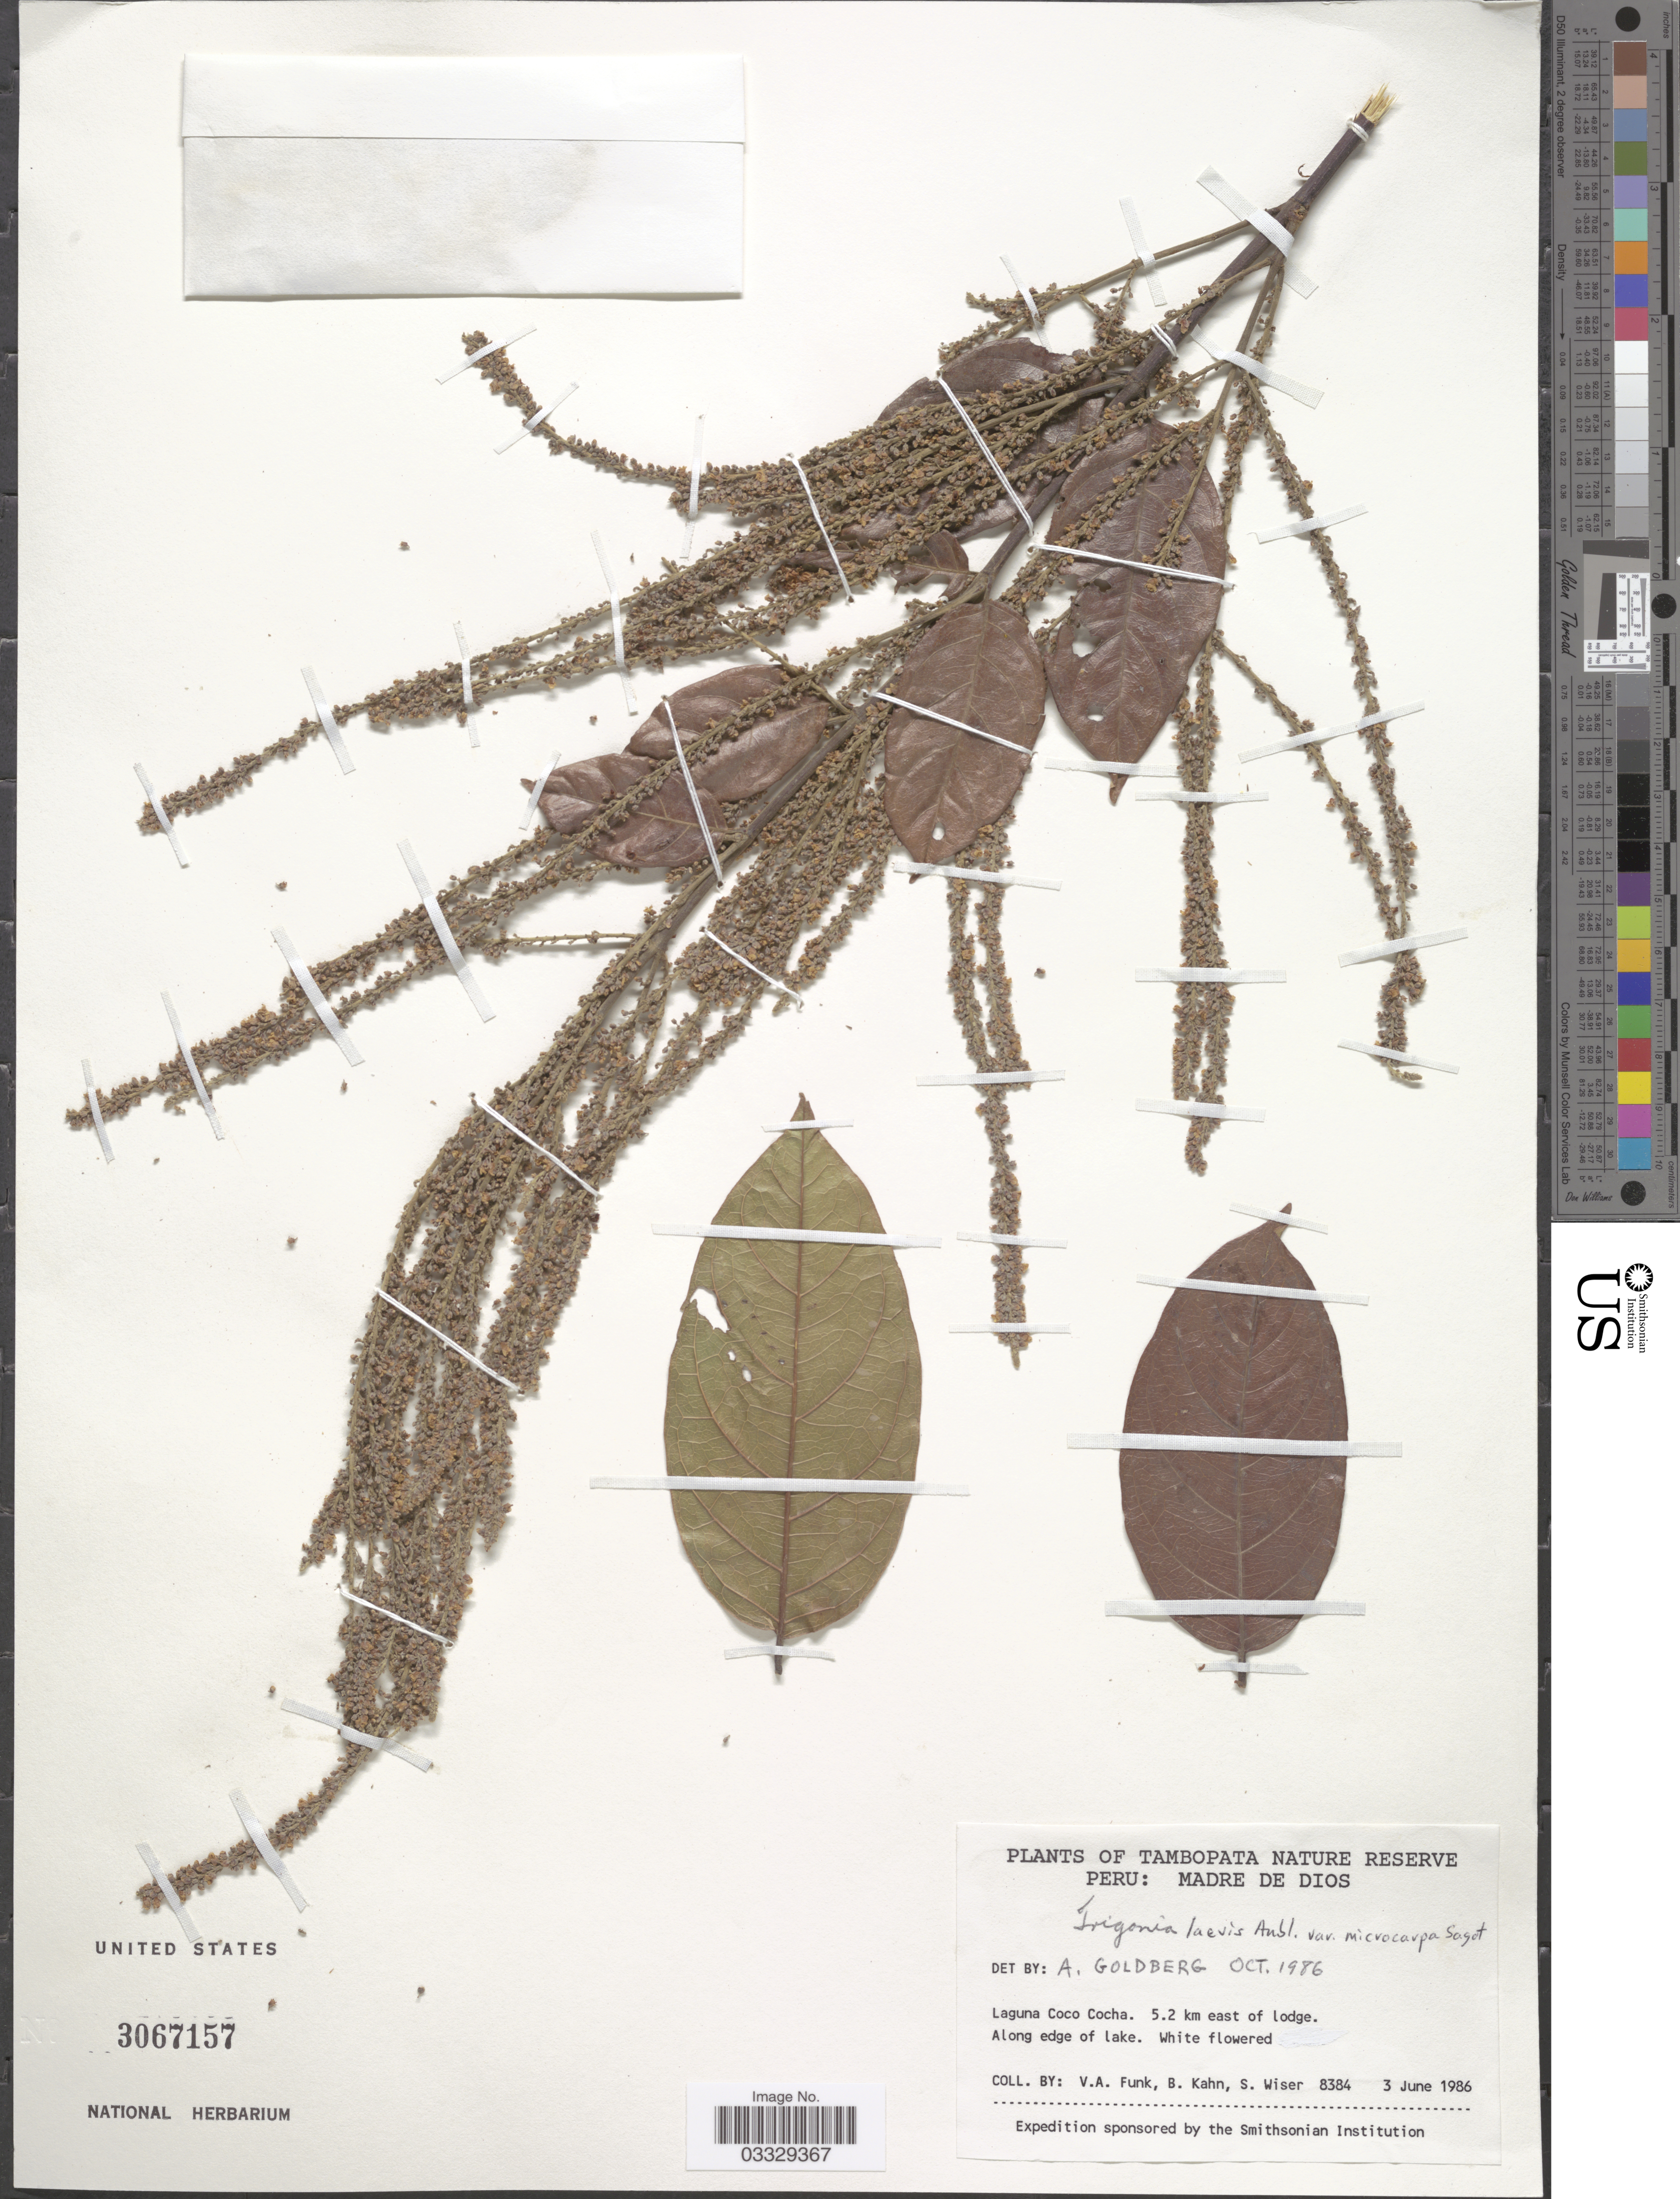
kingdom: Plantae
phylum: Tracheophyta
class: Magnoliopsida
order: Malpighiales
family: Trigoniaceae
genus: Trigonia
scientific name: Trigonia laevis var. microcarpa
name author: (Sagot ex Warm.) Sagot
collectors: V. Funk, B. Kahn & S. Wiser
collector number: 8384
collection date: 1986-06-03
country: Peru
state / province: Madre de Dios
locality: Tambopata Nature Reserve. Laguna Coco Cocha. 5.2 km east of lodge. Along edge of lake.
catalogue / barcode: US 3067157